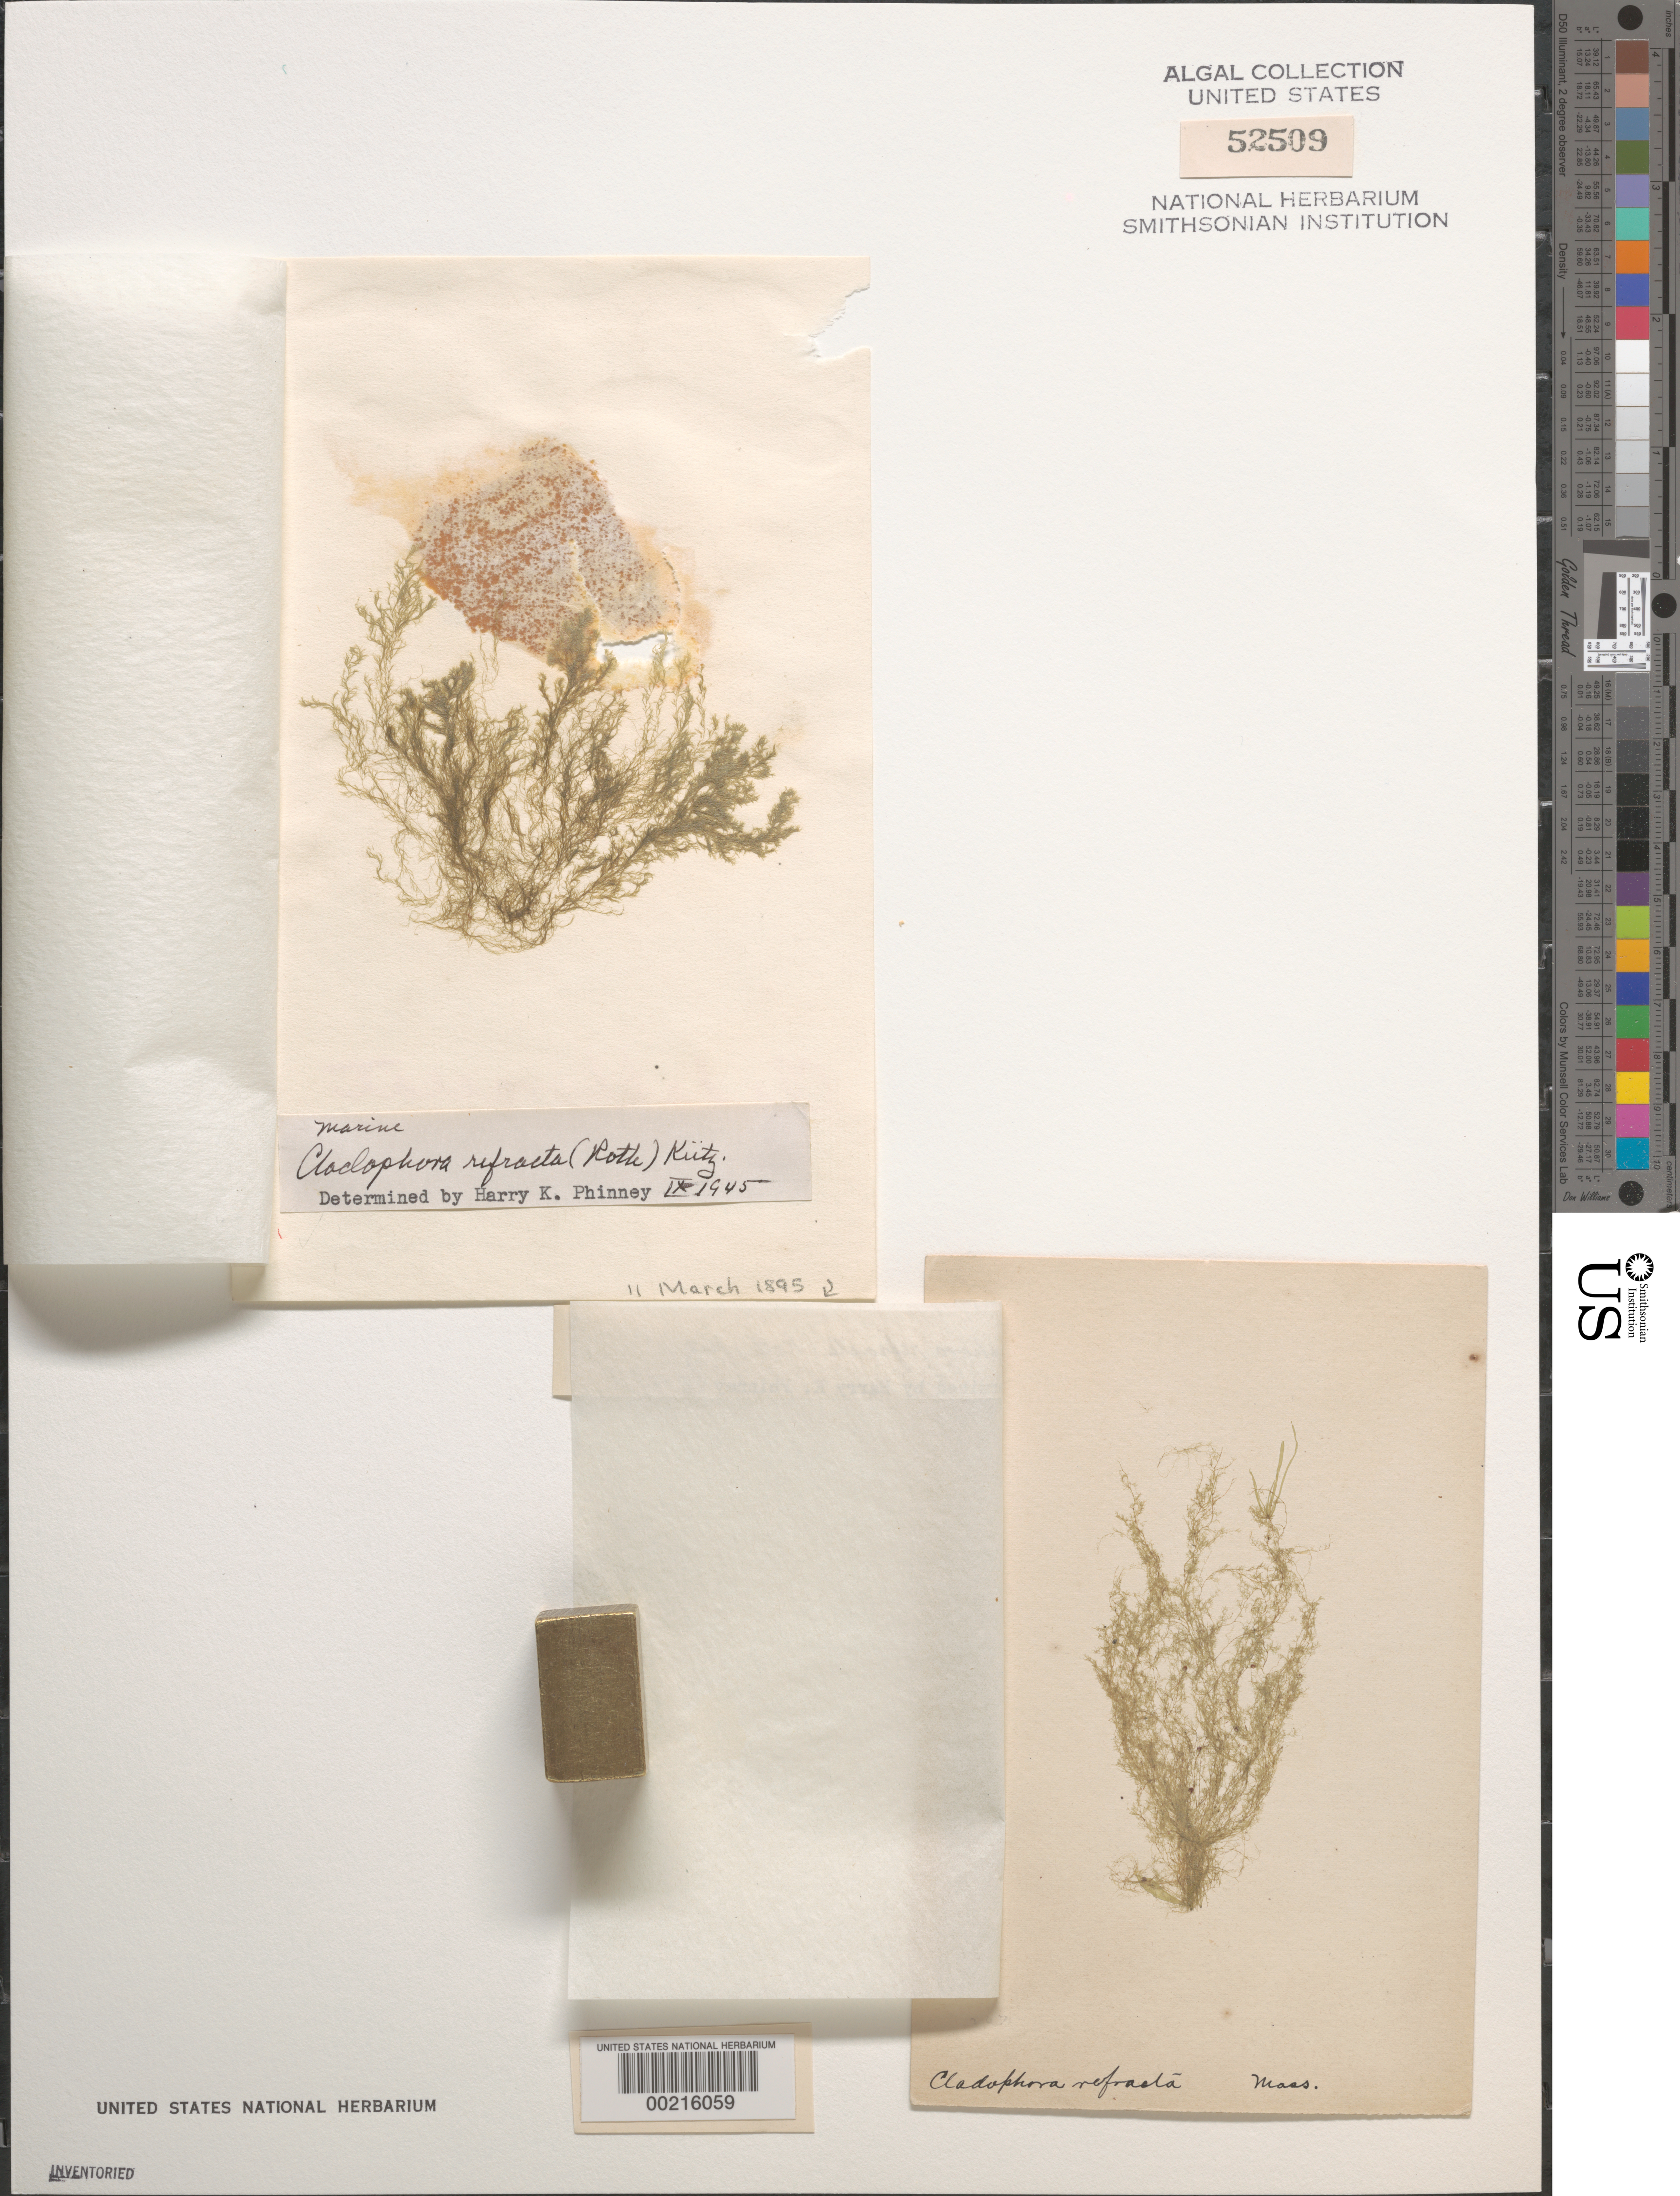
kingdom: Plantae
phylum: Chlorophyta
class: Ulvophyceae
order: Cladophorales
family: Cladophoraceae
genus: Cladophora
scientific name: Cladophora refracta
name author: (Roth) Kütz.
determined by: Phinney, H. K.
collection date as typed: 11 Mar 1895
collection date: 1895-03-11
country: United States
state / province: Massachusetts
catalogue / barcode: US 52509